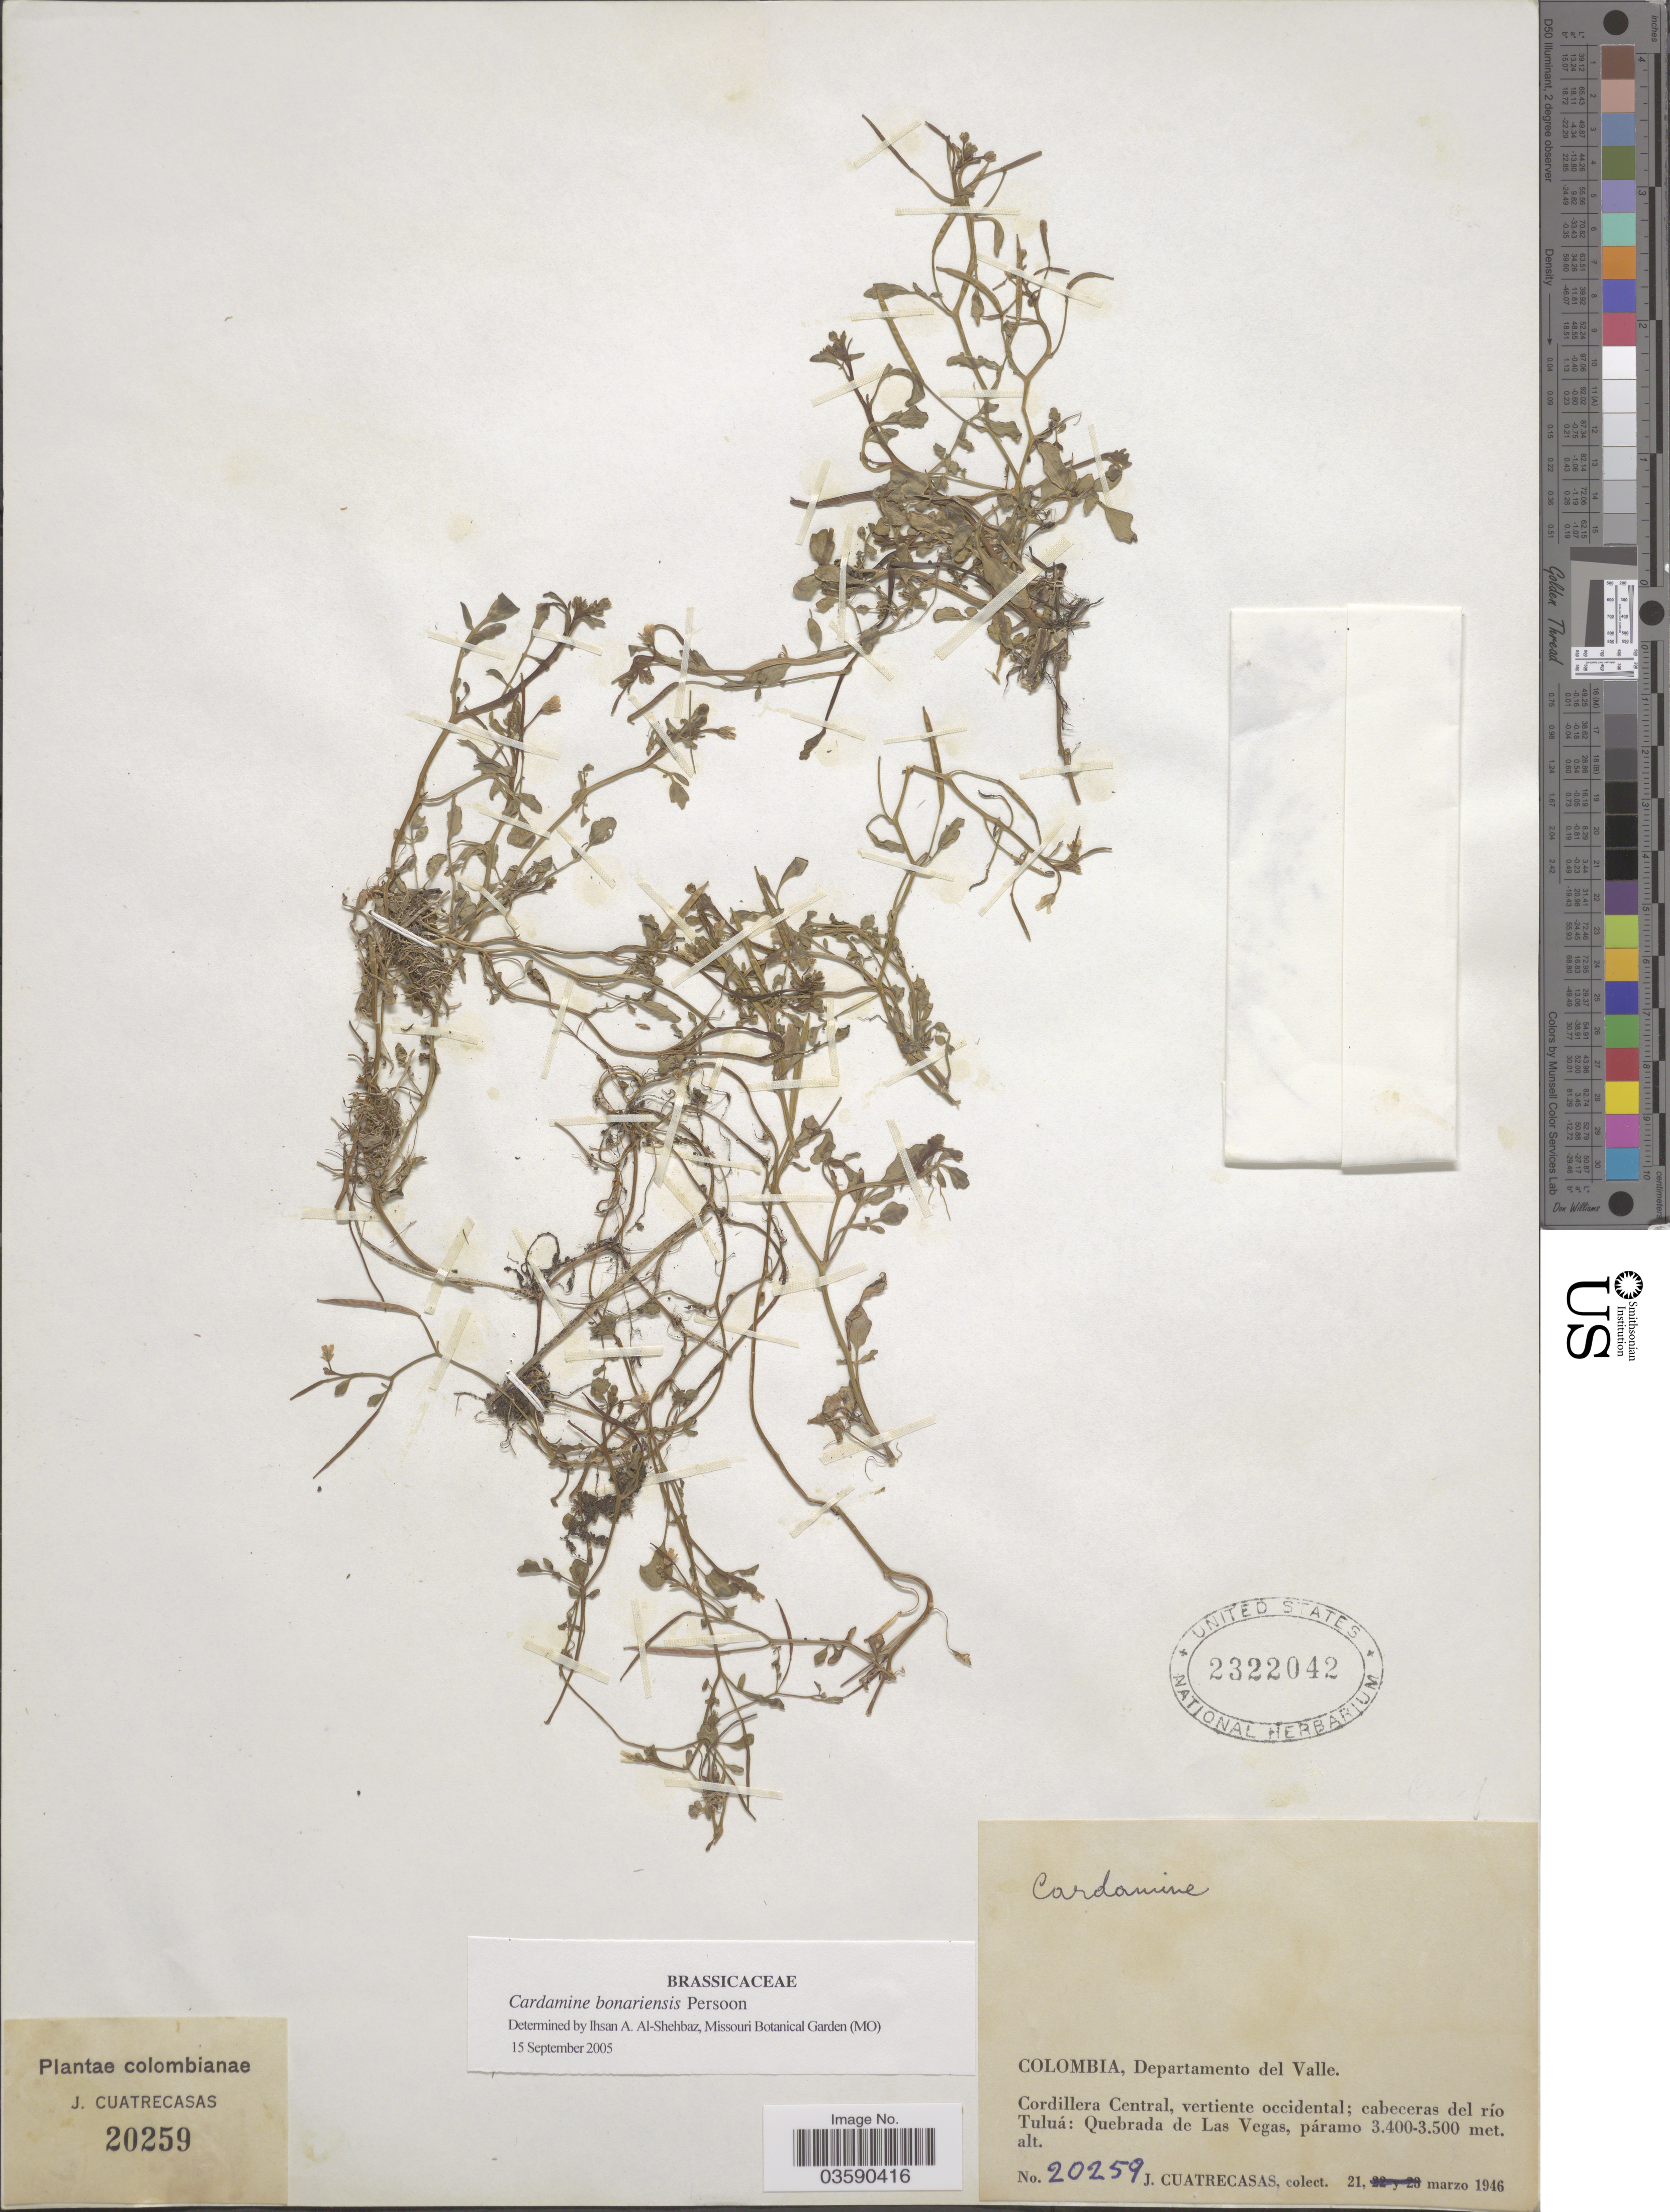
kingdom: Plantae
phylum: Tracheophyta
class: Magnoliopsida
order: Brassicales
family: Brassicaceae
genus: Cardamine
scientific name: Cardamine bonariensis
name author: Pers.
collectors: J. Cuatrecasas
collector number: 20259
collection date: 1946-03-21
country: Colombia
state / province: Valle del Cauca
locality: Departamento del Valle. Cordillera Central, vertiente occindental; cabeceras del río Tuluá: Quebrada de Las Vegas.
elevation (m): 3400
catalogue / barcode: US 2322042